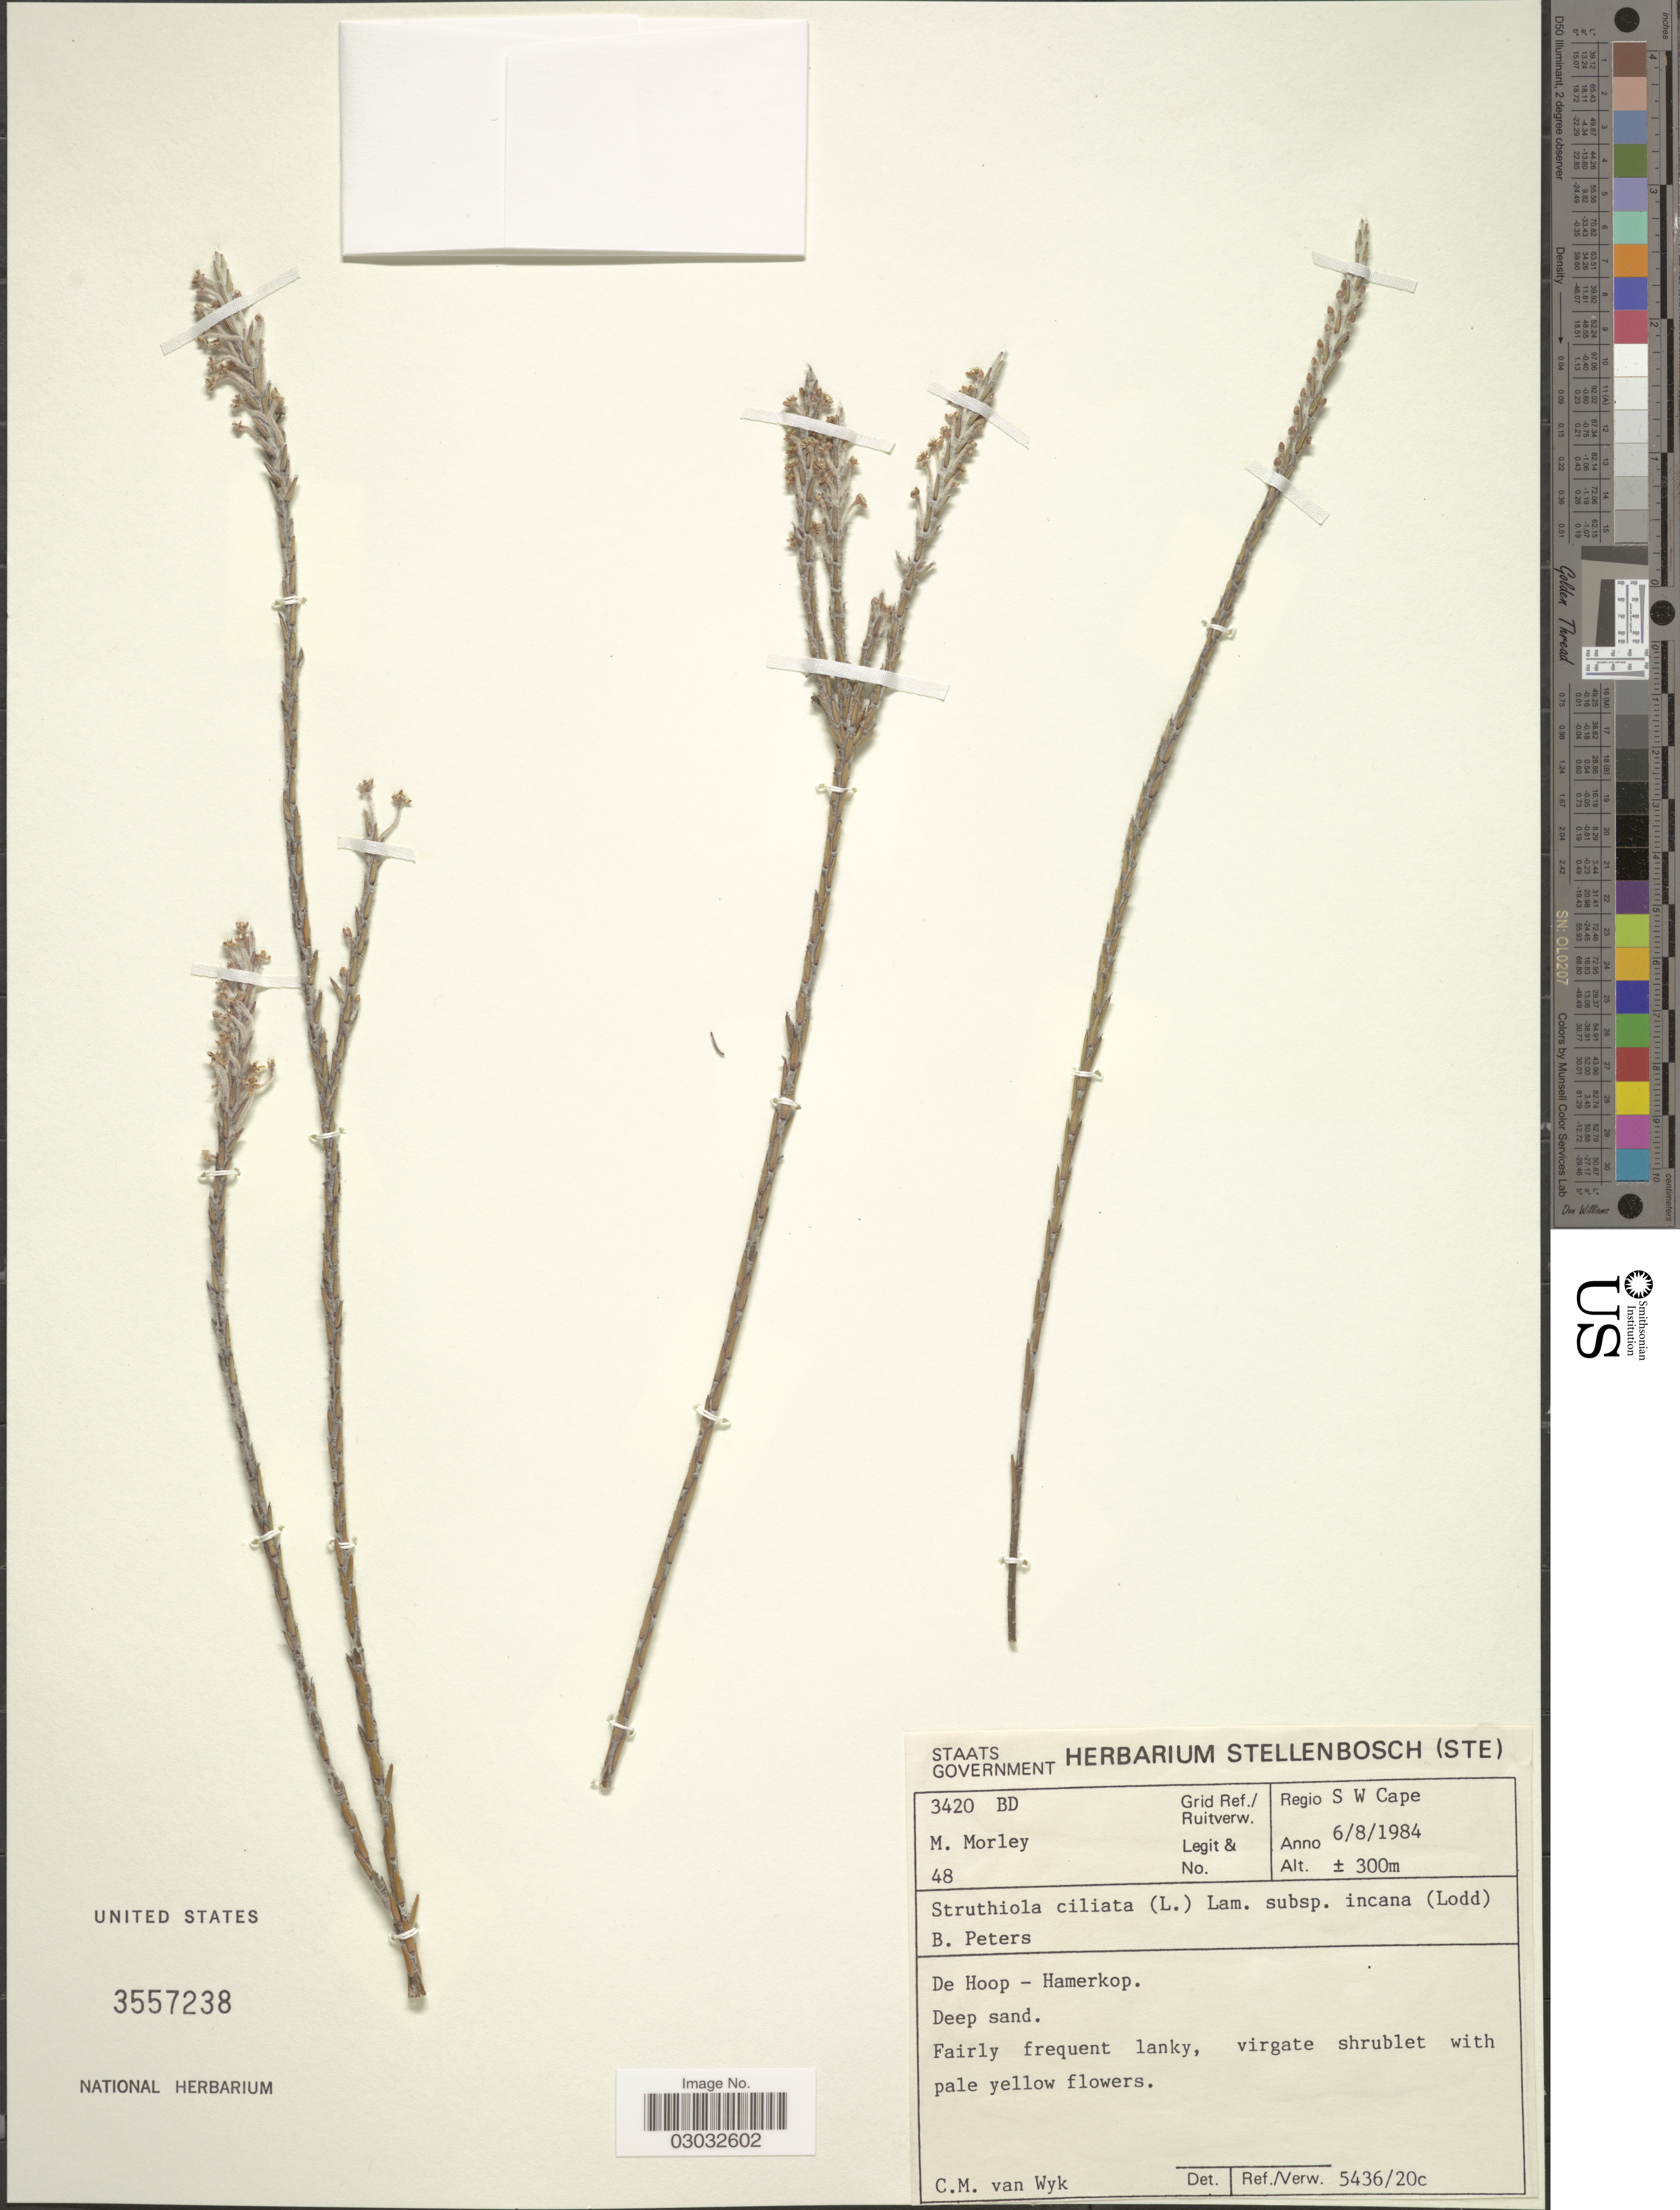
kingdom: Plantae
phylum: Tracheophyta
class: Magnoliopsida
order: Malvales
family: Thymelaeaceae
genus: Struthiola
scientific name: Struthiola ciliata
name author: (L.) Lam.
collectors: M. Morley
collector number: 48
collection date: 1984-08-06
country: South Africa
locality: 3420 BD Grid Ref./ Ruitverw. Regio S W Cape. De Hoop - Hamerkop.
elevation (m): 300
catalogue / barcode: US 3557238